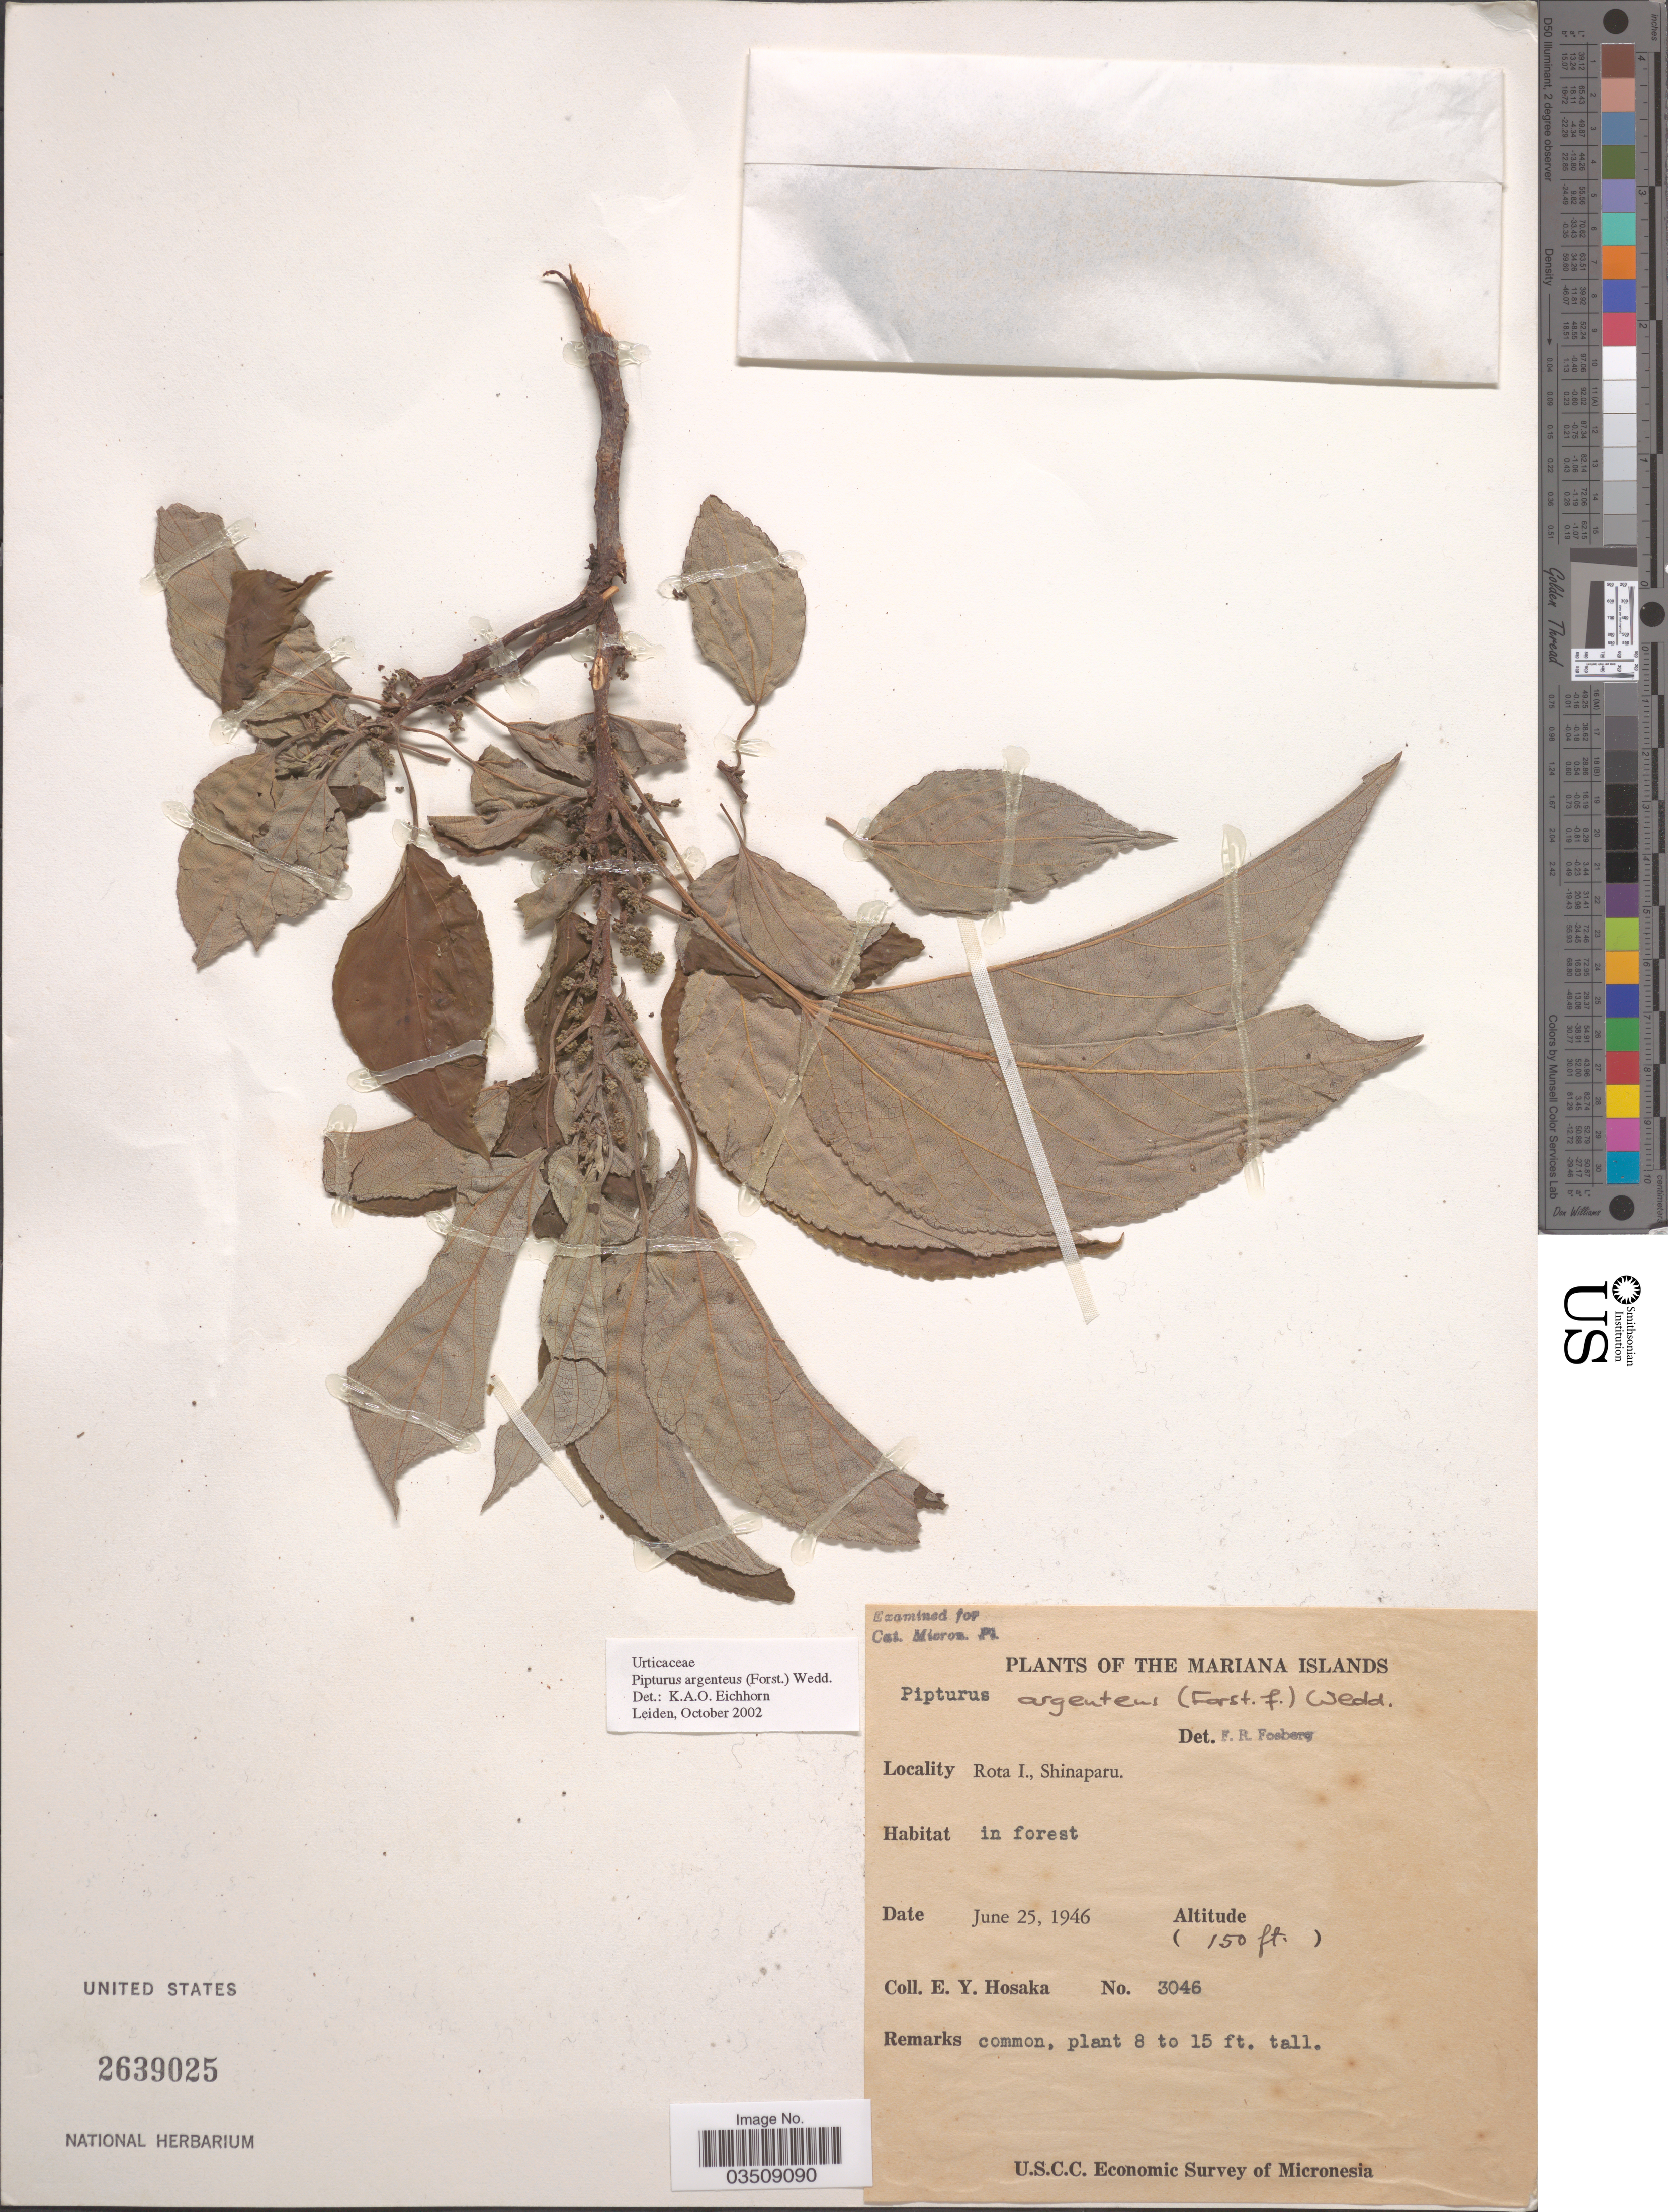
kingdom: Plantae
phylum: Tracheophyta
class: Magnoliopsida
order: Rosales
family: Urticaceae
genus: Pipturus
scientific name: Pipturus argenteus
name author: (G. Forst.) Wedd.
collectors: E. Y. Hosaka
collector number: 3046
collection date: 1946-06-25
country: Northern Mariana Islands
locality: Mariana Islands. Rota I., Shinaparu.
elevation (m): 46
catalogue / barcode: US 2639025